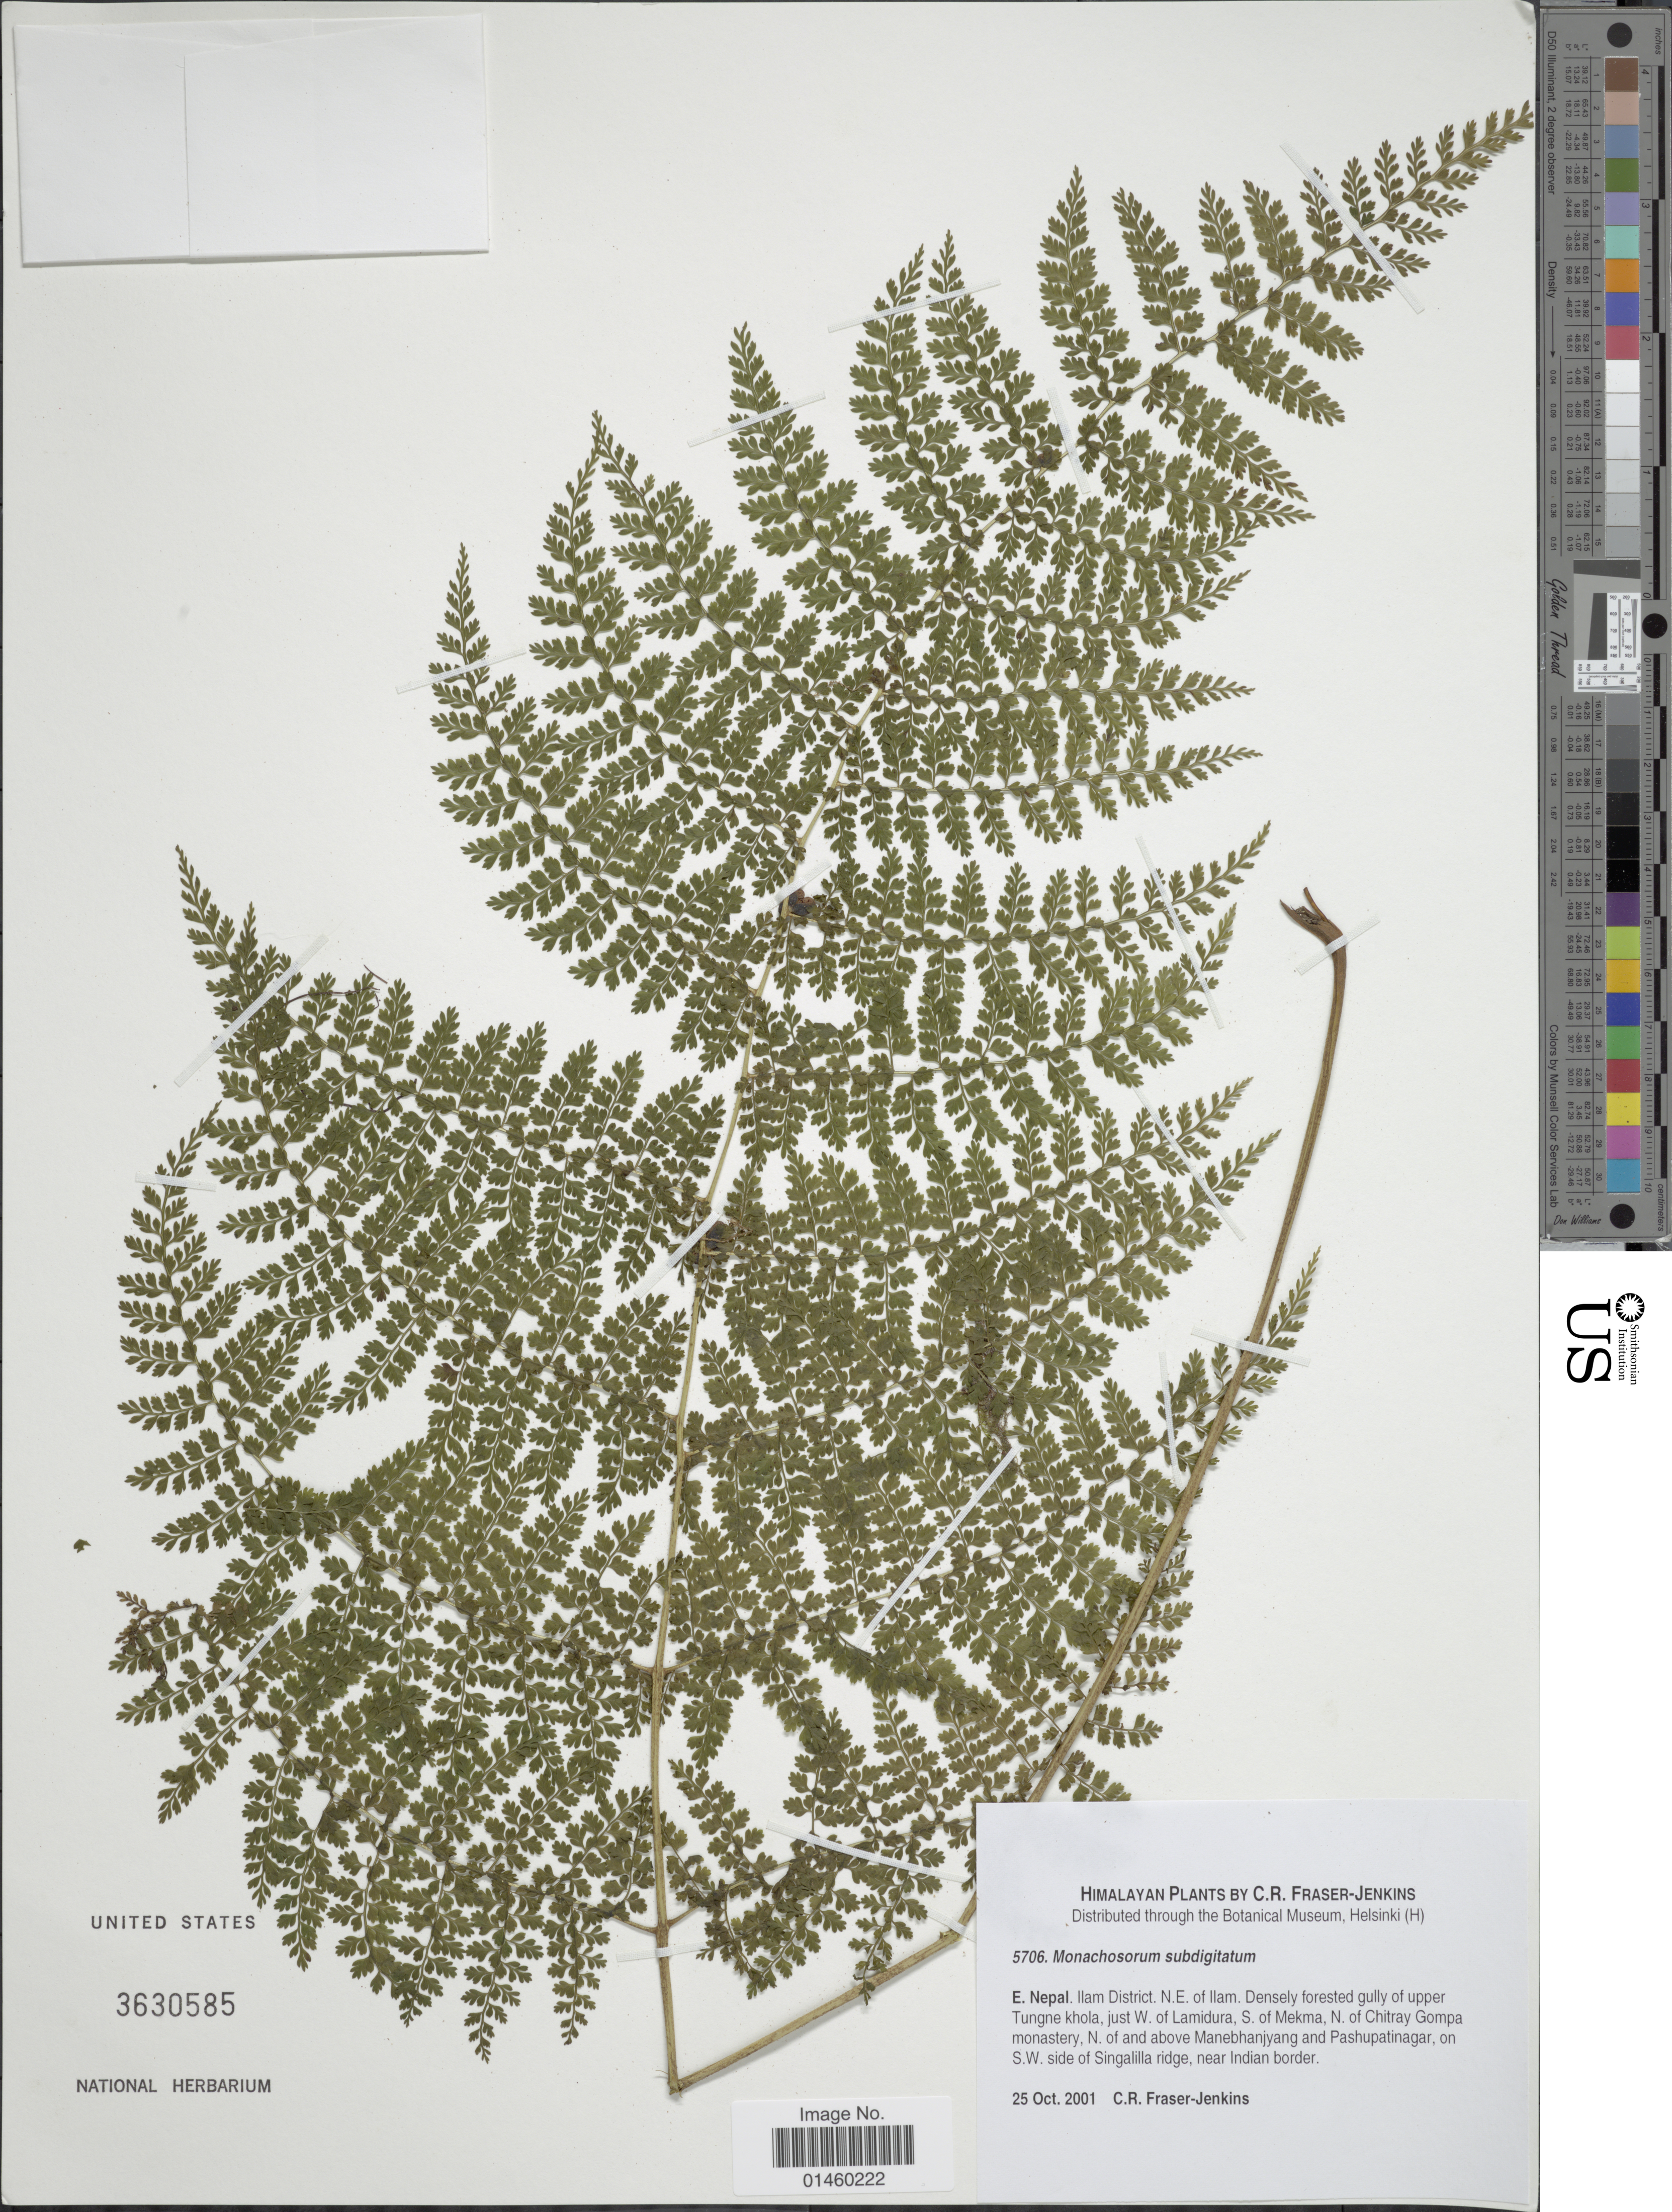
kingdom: Plantae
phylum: Tracheophyta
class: Polypodiopsida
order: Polypodiales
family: Dennstaedtiaceae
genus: Monachosorum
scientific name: Monachosorum subdigitatum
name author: (Blume) Kuhn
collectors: C. R. Fraser-Jenkins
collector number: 5706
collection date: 2001-10-25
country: Nepal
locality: E. Nepal. Ilam District. N.E. of Ilam. Densely forested gully of upper Tugne khola just W. of Lamidura, S. of Mekma, N. of Chitray Gompa monastery, N. of and above Manebhanjyang and Pashupatingar, on S.W. side of Singalilla ridge, near Indian border.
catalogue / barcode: US 3630585